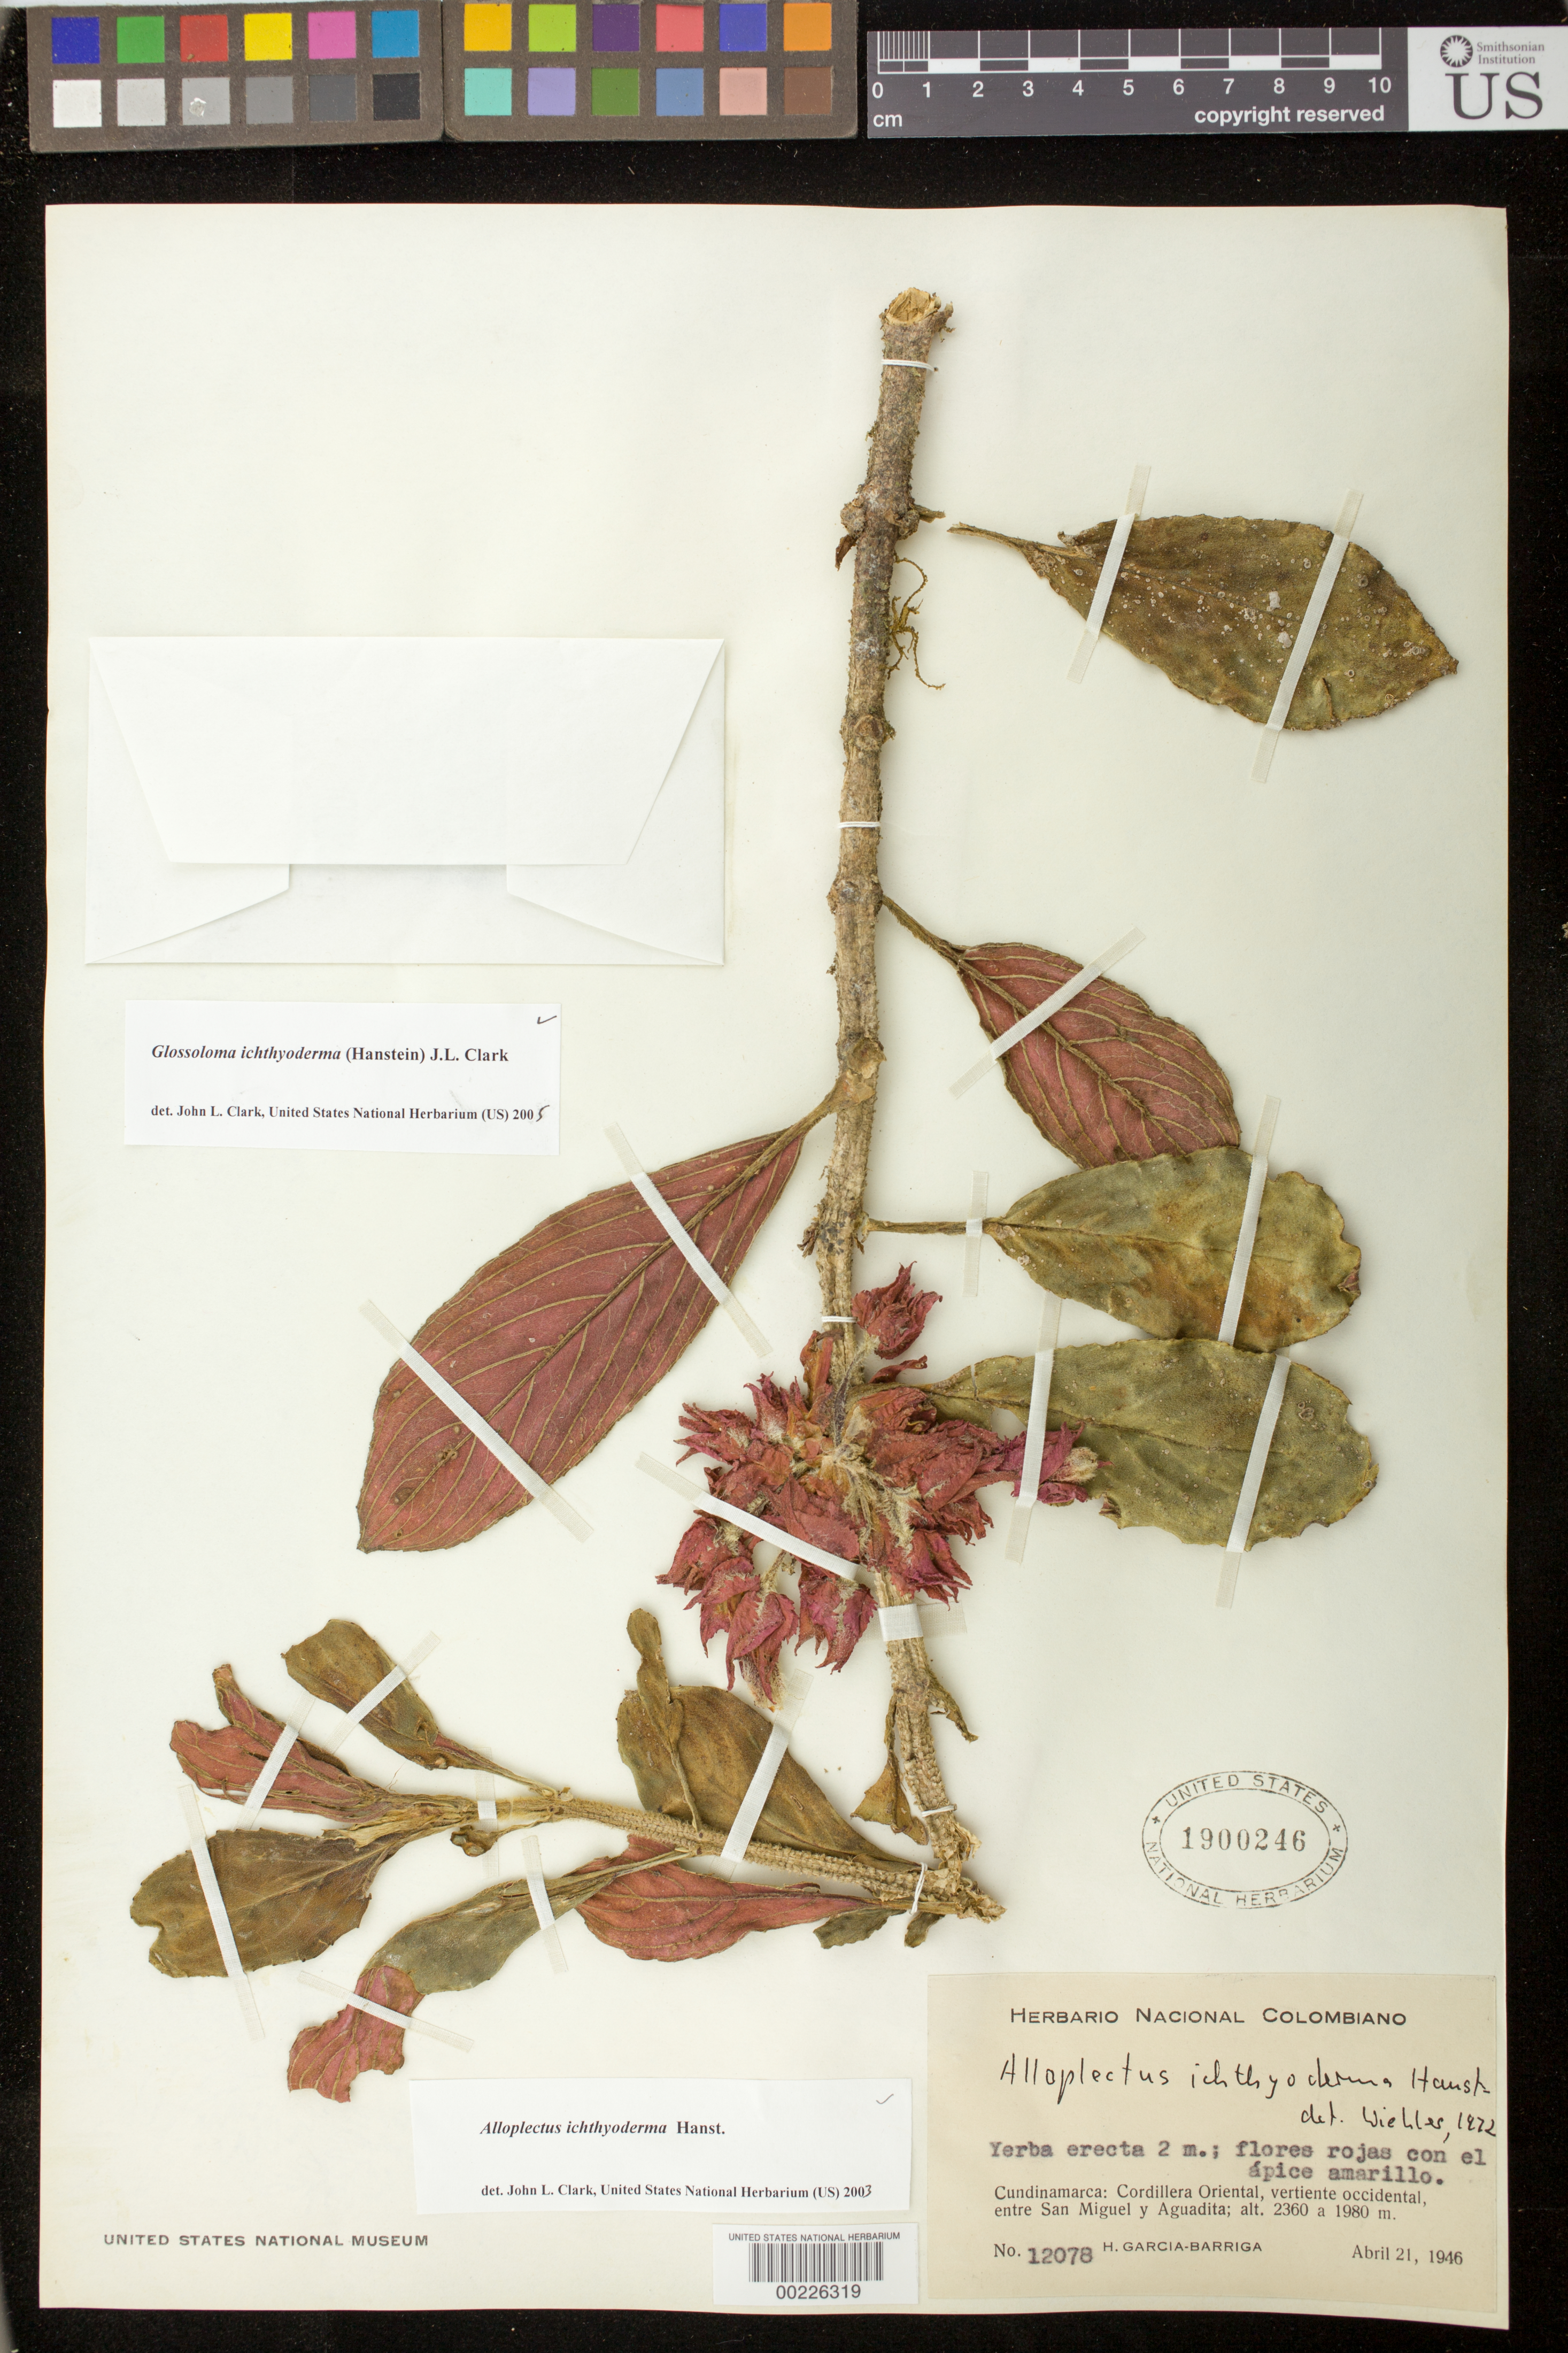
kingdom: Plantae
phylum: Tracheophyta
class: Magnoliopsida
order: Lamiales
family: Gesneriaceae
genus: Glossoloma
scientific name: Glossoloma ichthyoderma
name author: (Hanst.) J.L. Clark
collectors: H. García Barriga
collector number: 12078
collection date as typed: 21 Apr 1946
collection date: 1946-04-21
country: Colombia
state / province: Cundinamarca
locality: Cordillera Oriental, western slope, between San Miguel and Aguadita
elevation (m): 1980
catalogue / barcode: US 1900246